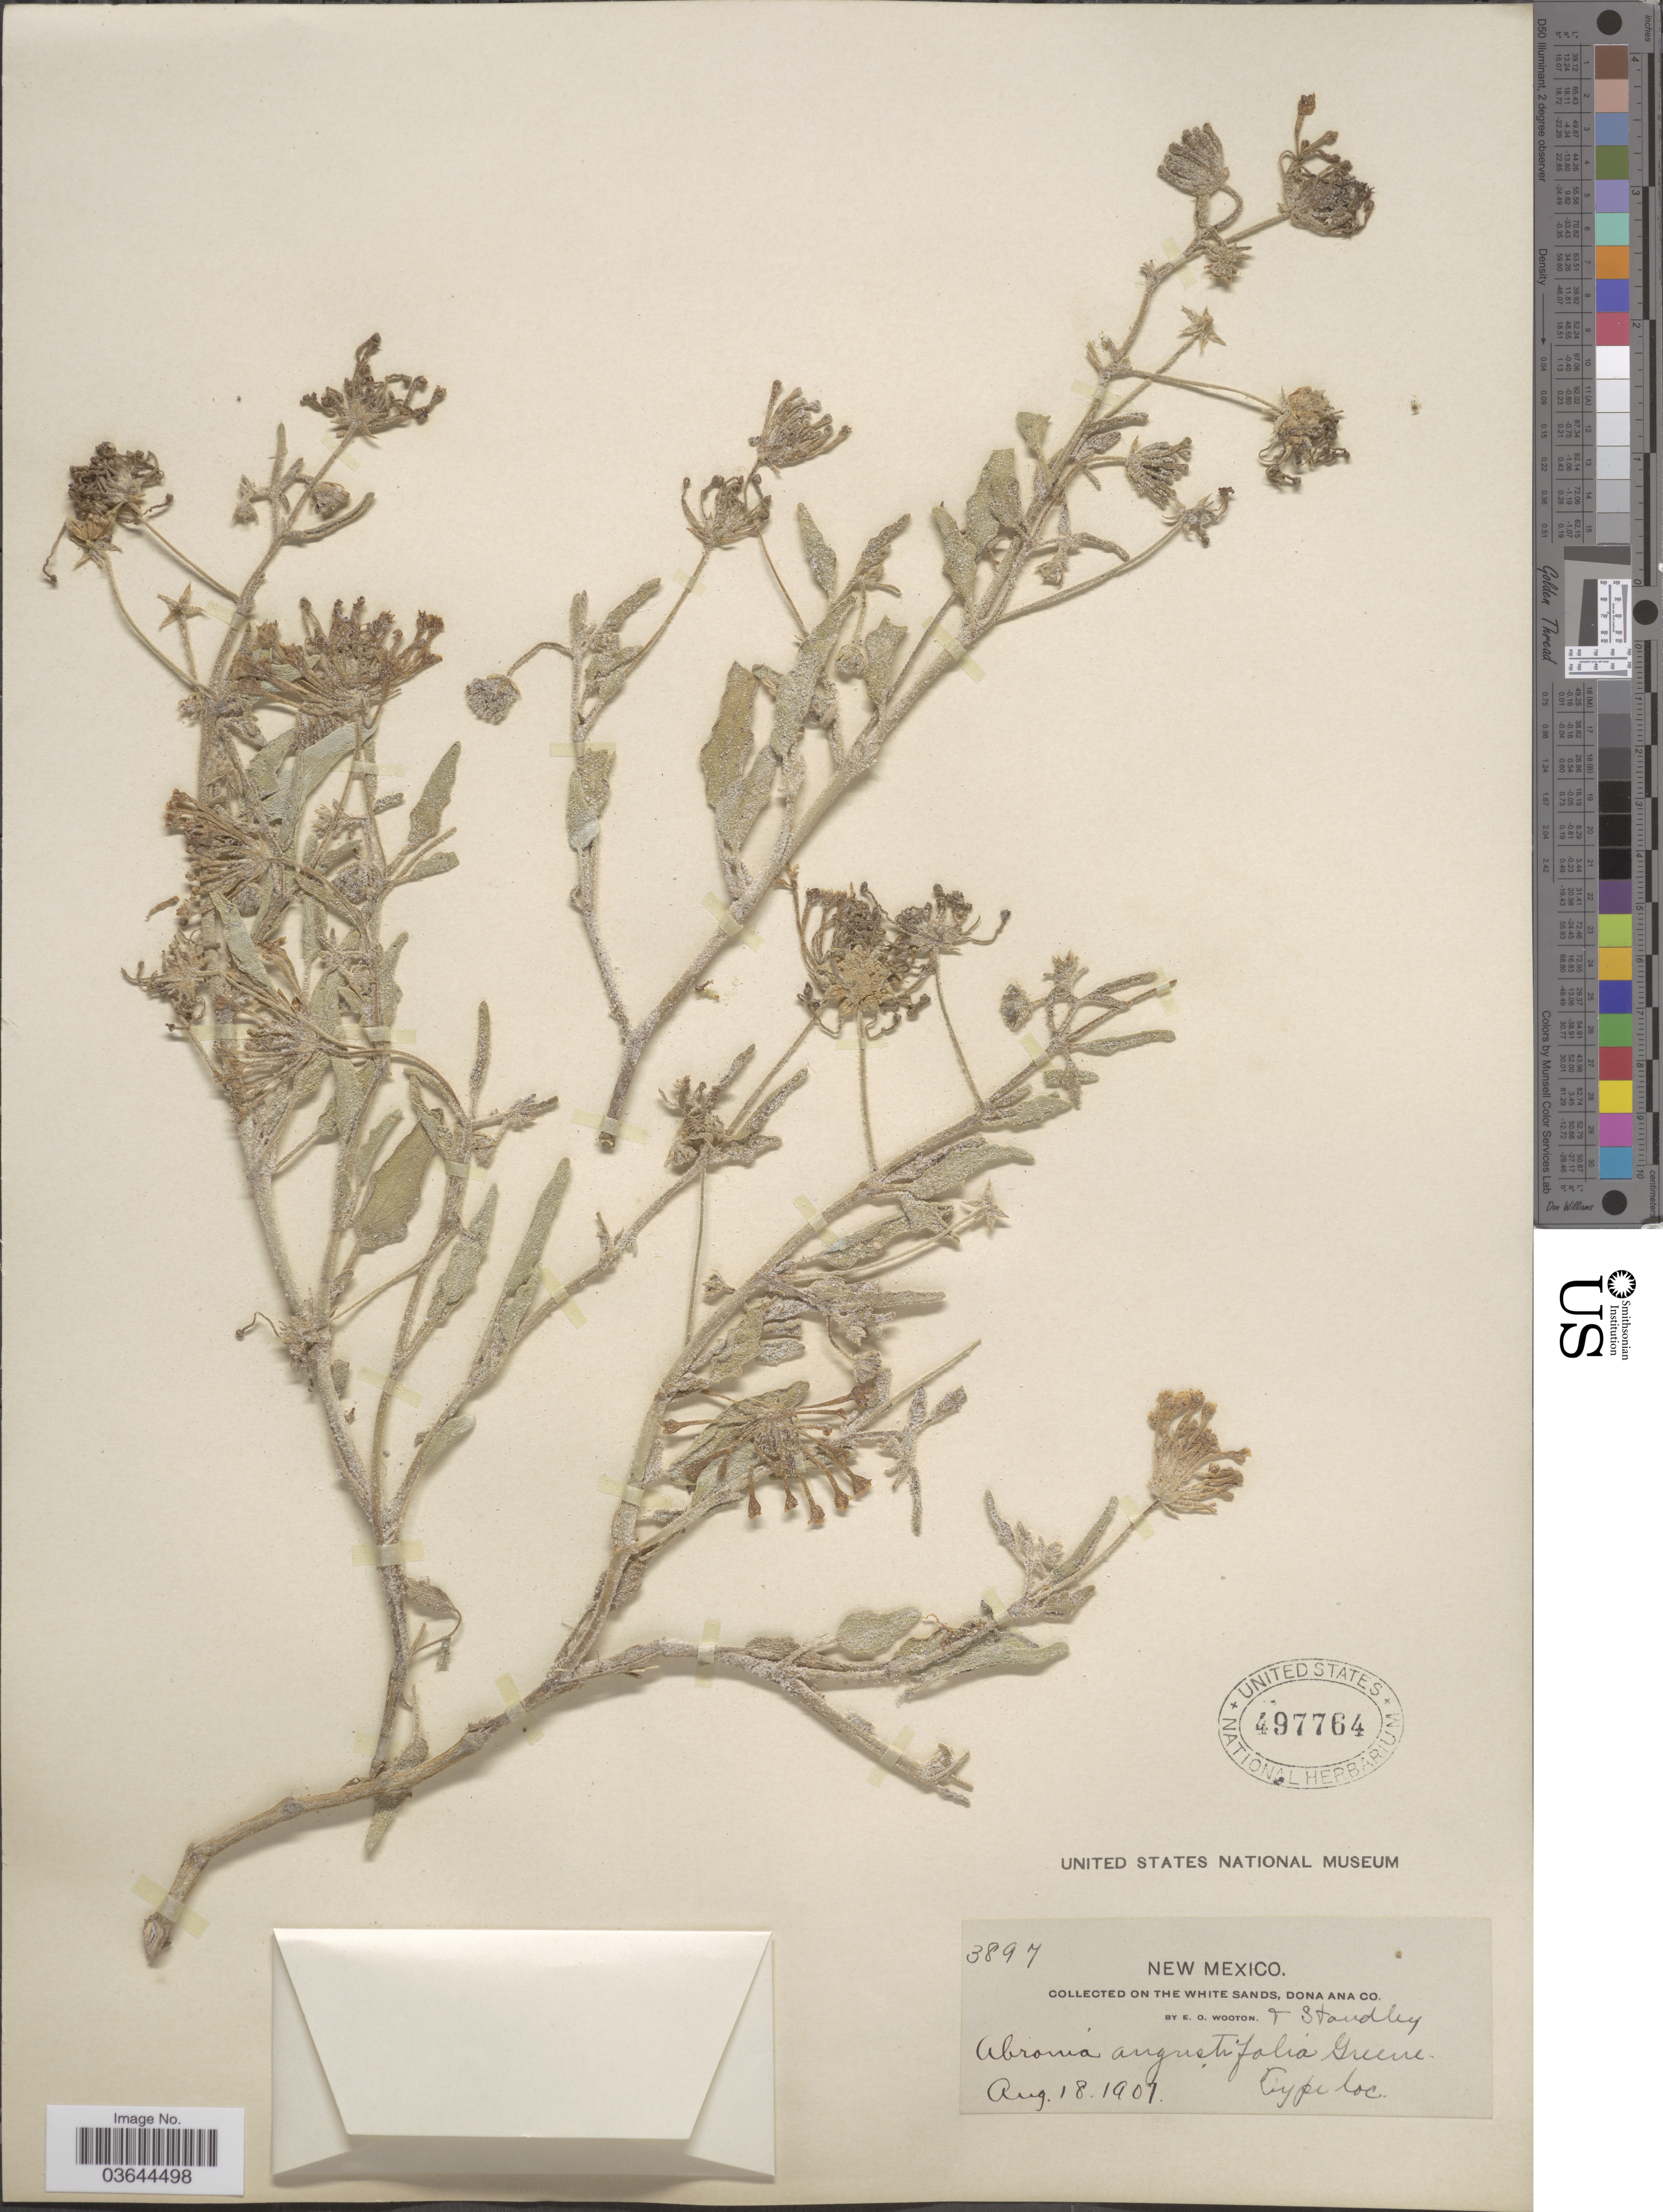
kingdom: Plantae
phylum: Tracheophyta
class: Magnoliopsida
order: Caryophyllales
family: Nyctaginaceae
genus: Abronia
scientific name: Abronia angustifolia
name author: Greene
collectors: E. O. Wooton & Standley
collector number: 3897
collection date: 1907-08-18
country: United States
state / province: New Mexico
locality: On the White sands, Dona Ana Co.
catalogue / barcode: US 497764